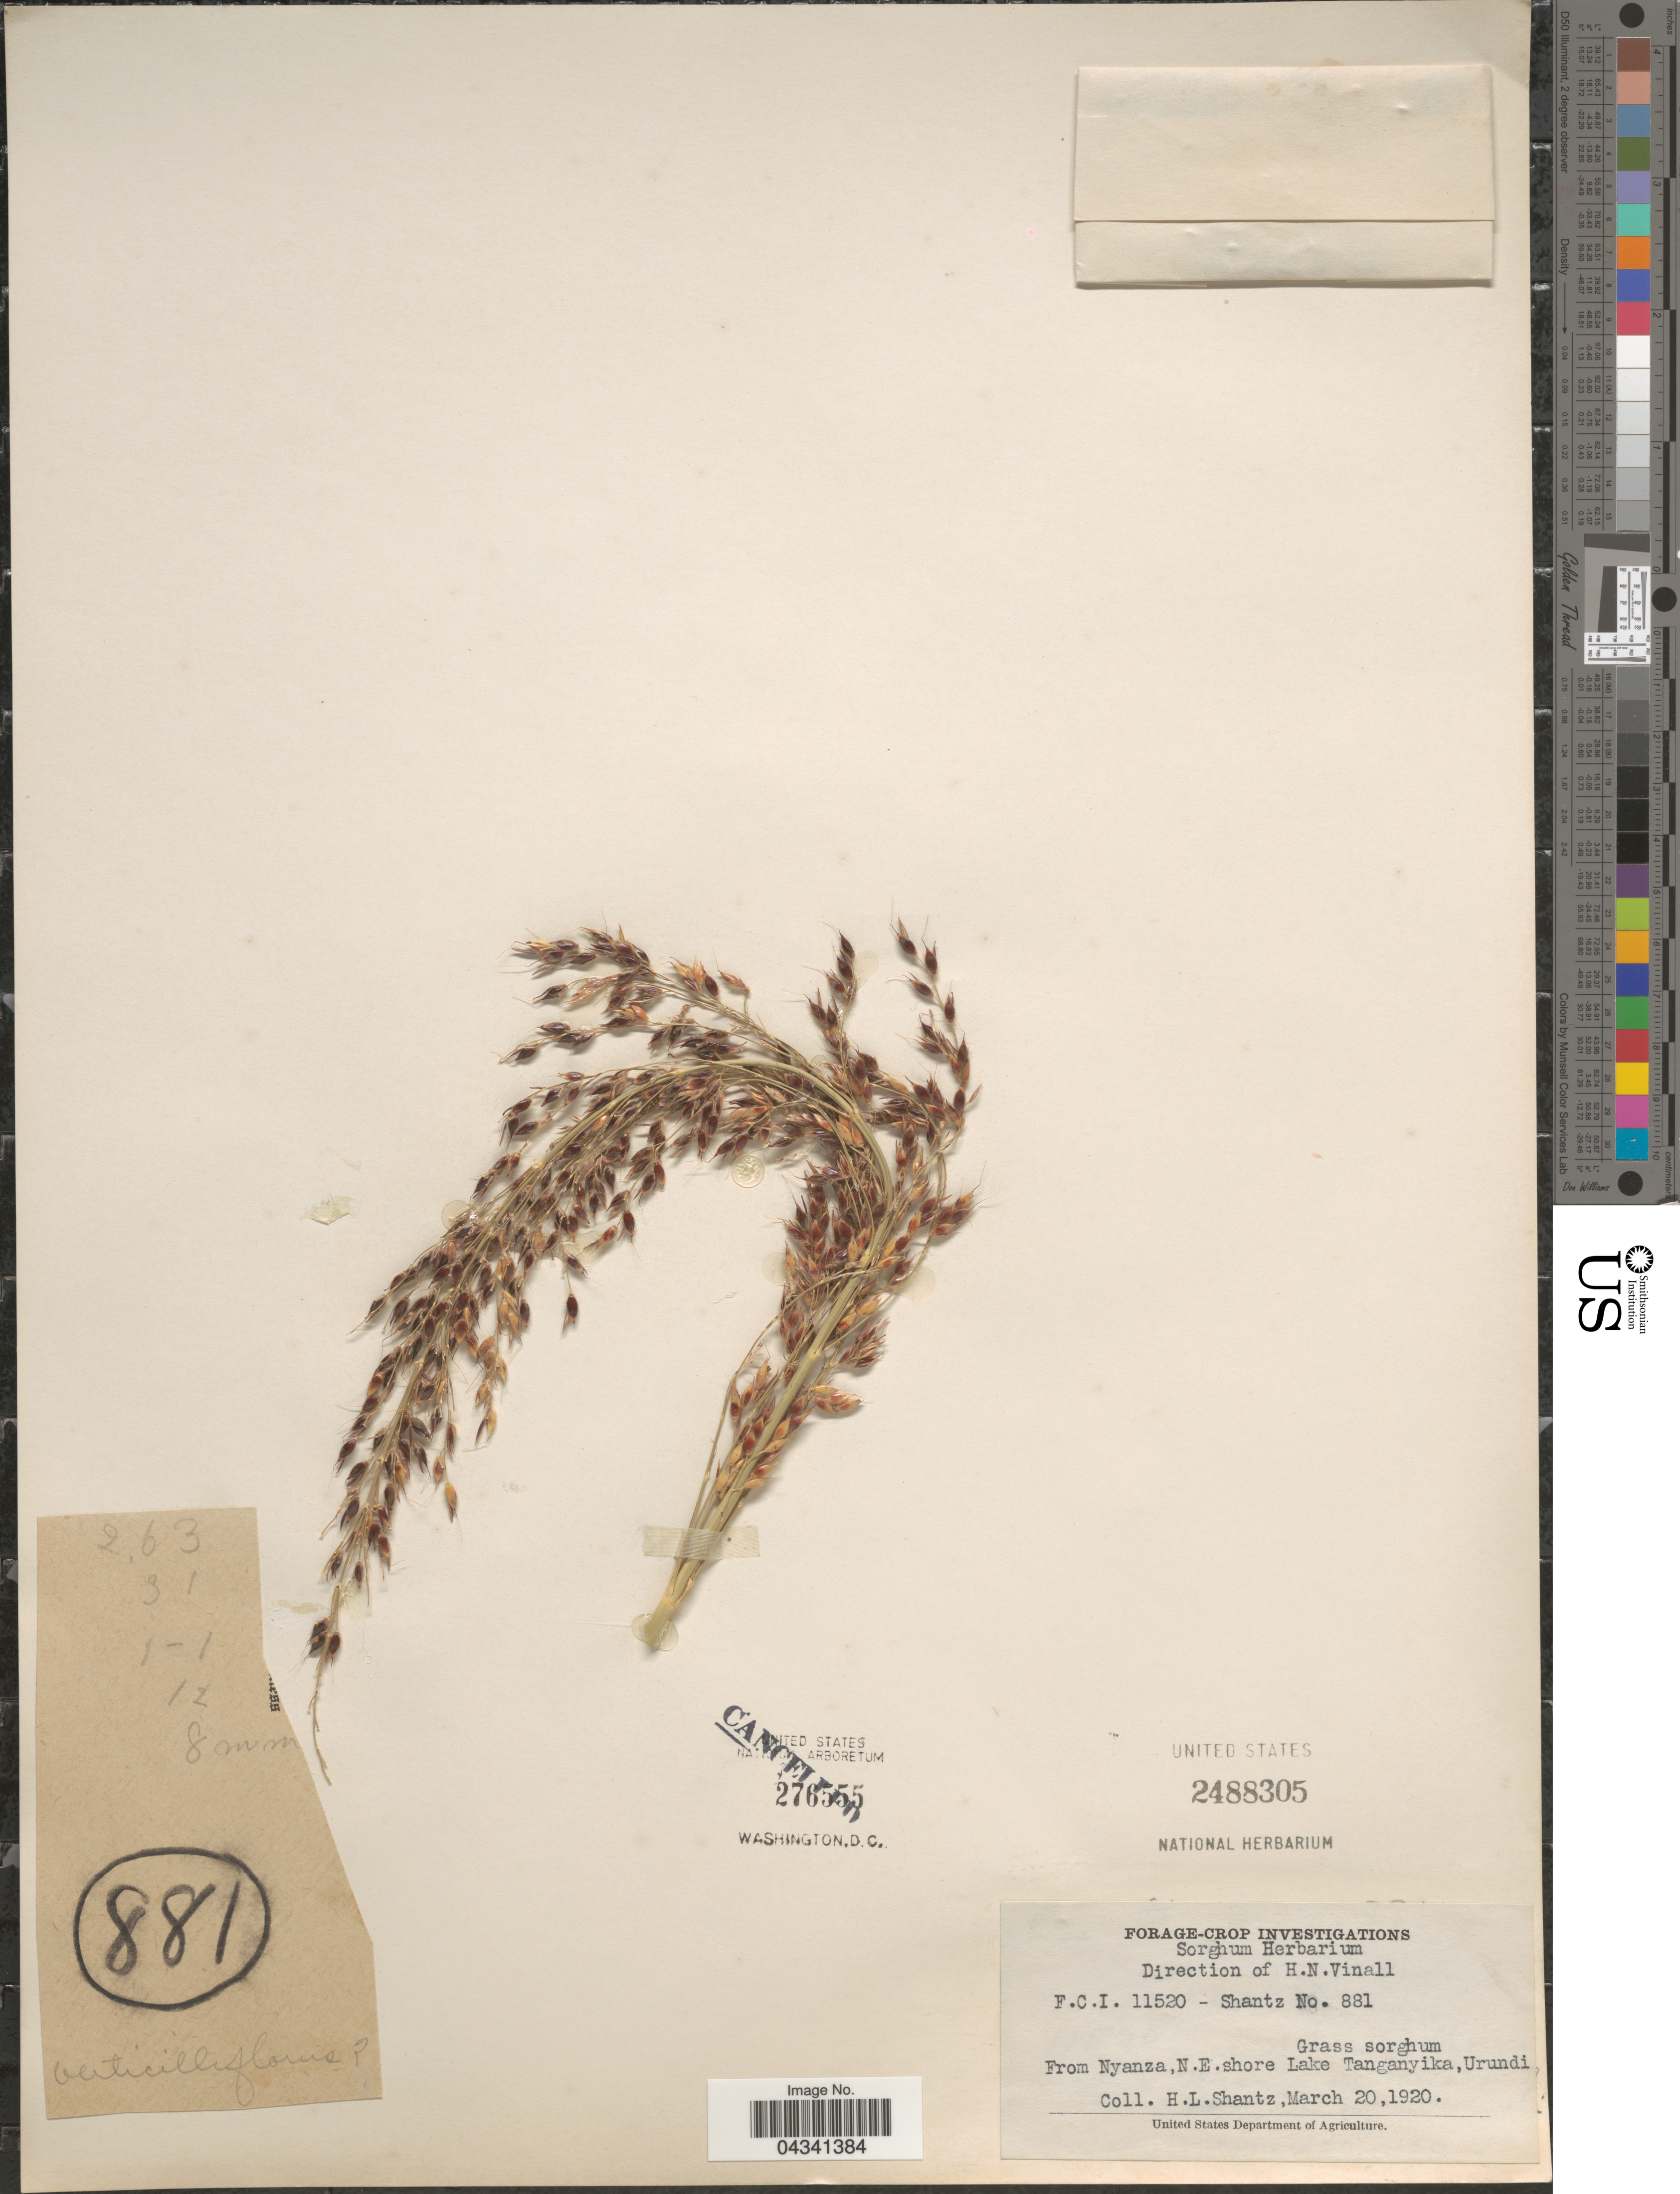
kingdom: Plantae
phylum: Tracheophyta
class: Liliopsida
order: Poales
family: Poaceae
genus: Sorghum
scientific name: Sorghum arundinaceum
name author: (Desv.) Stapf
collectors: H. Shantz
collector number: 881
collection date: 1920-03-20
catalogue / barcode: US 2488305